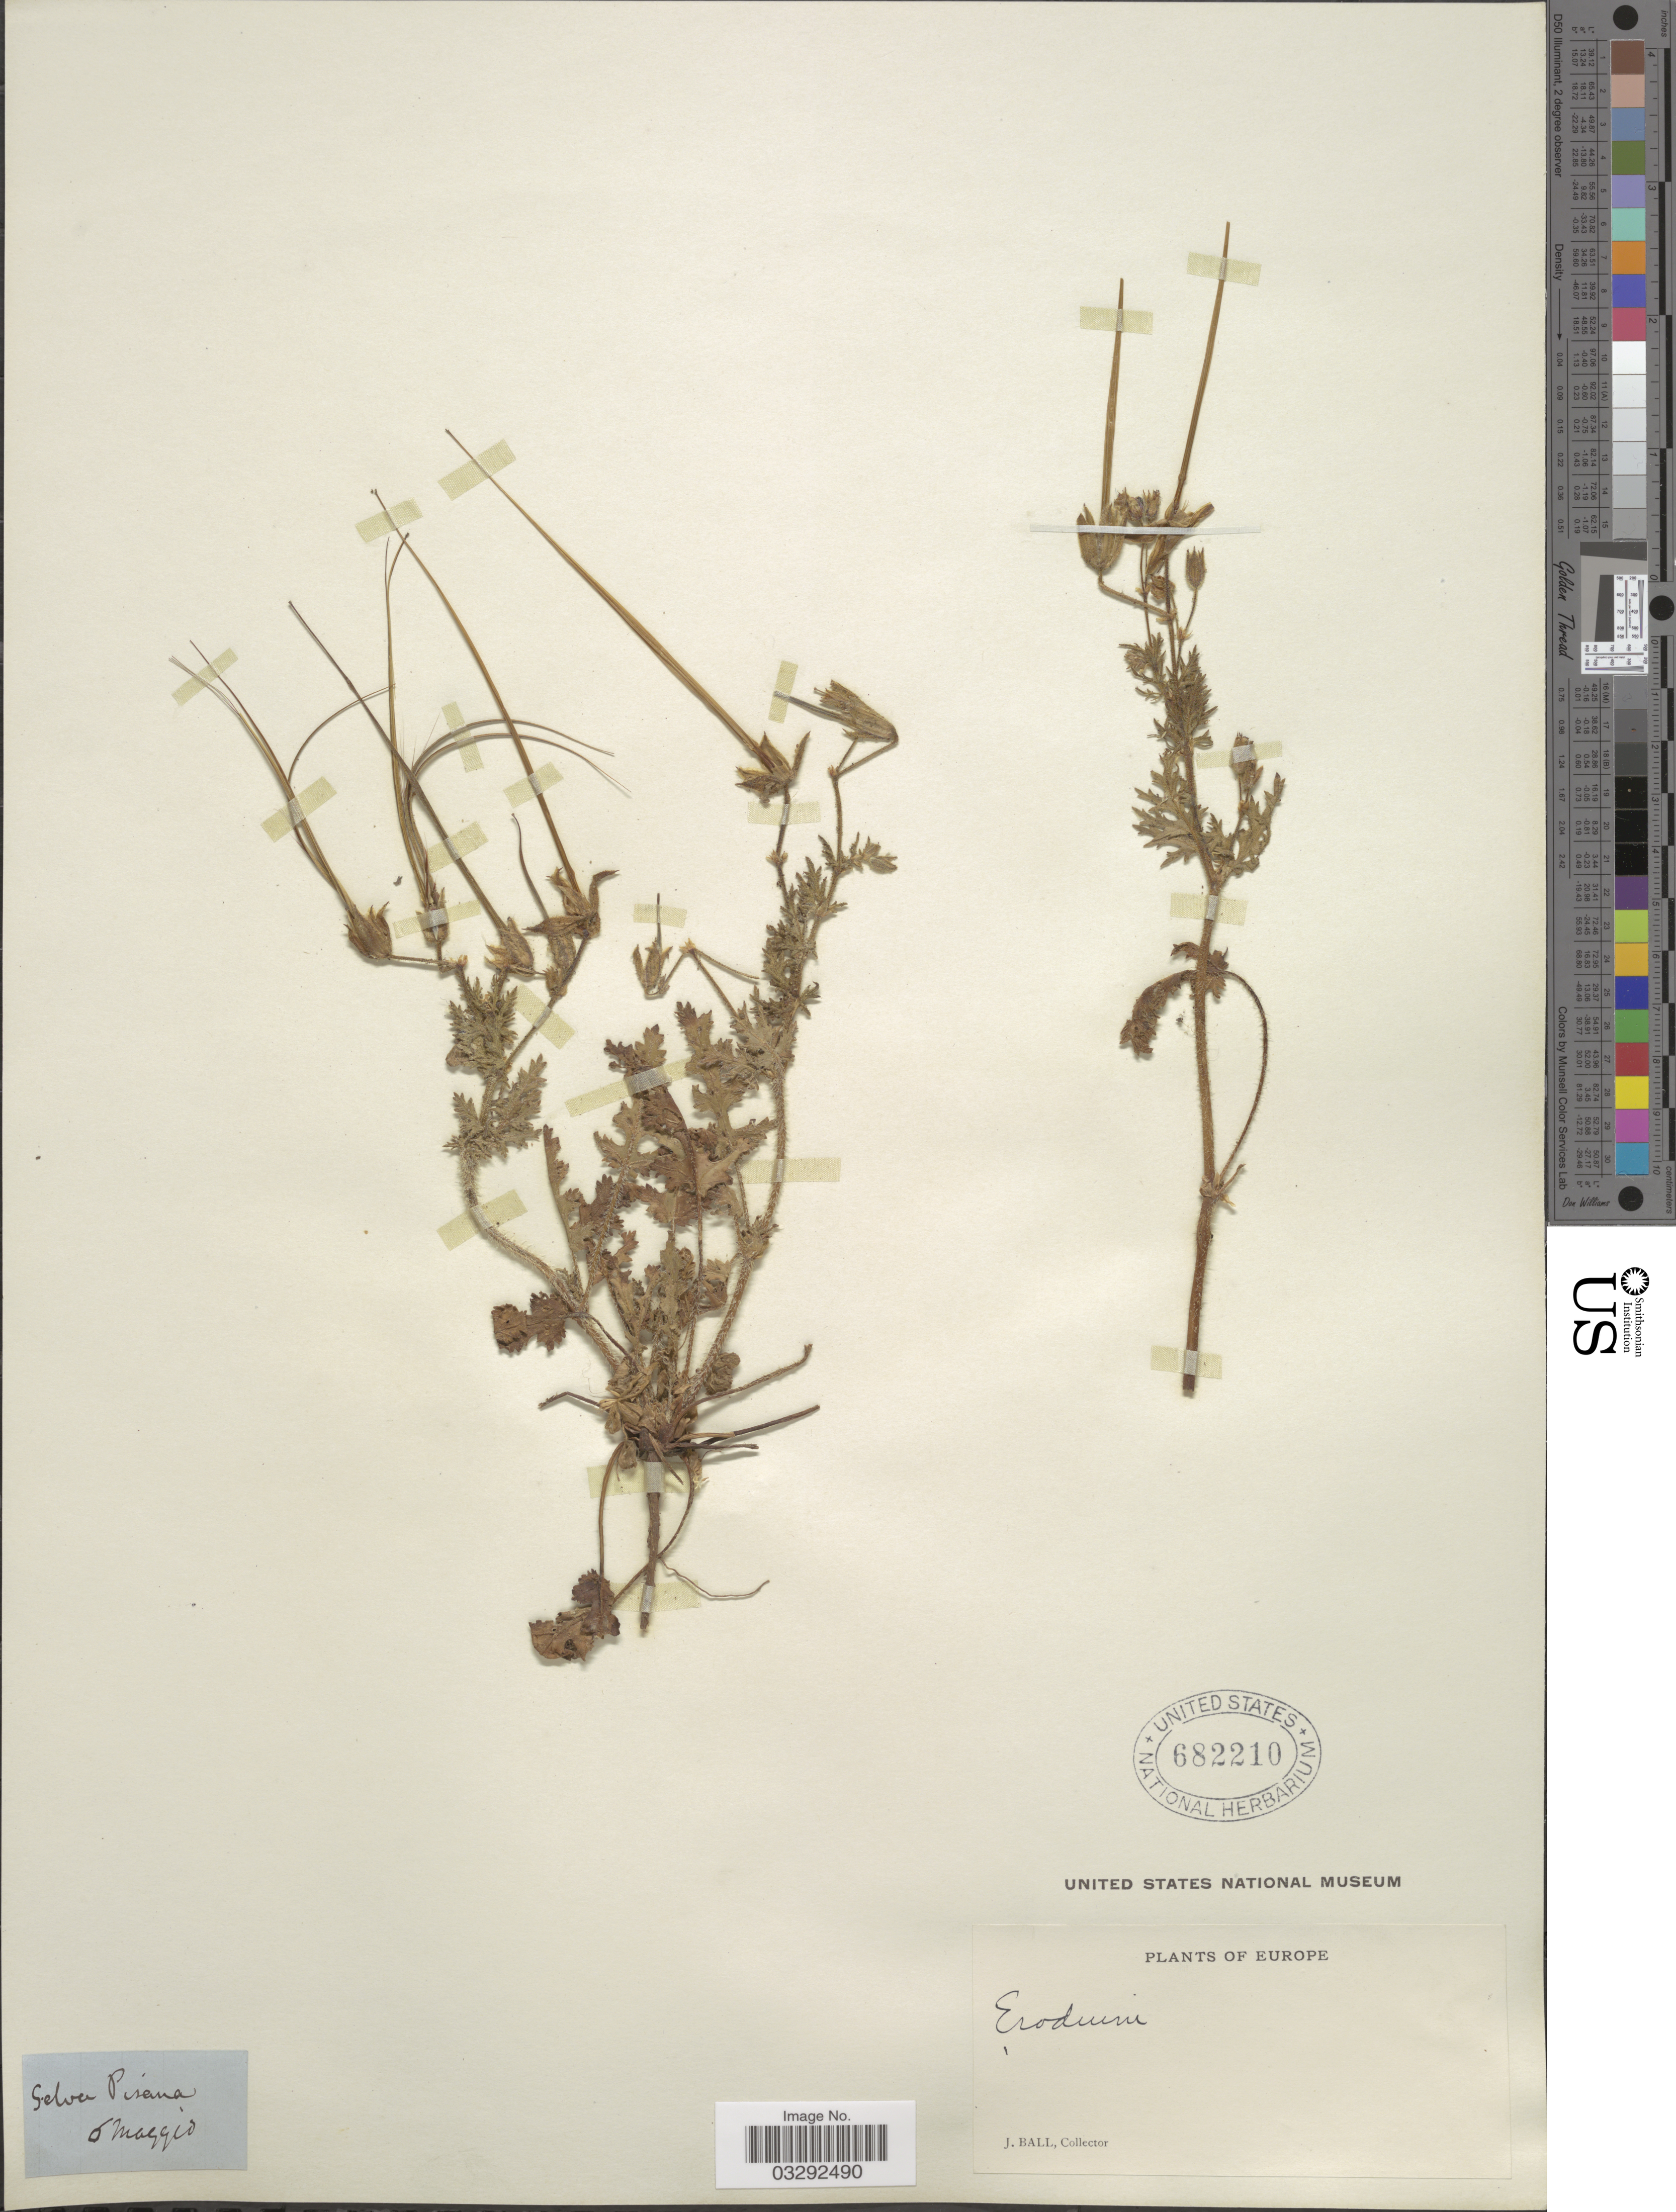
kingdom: Plantae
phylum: Tracheophyta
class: Magnoliopsida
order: Geraniales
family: Geraniaceae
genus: Erodium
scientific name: Erodium sp.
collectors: J. Ball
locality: Europe.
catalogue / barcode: US 682210